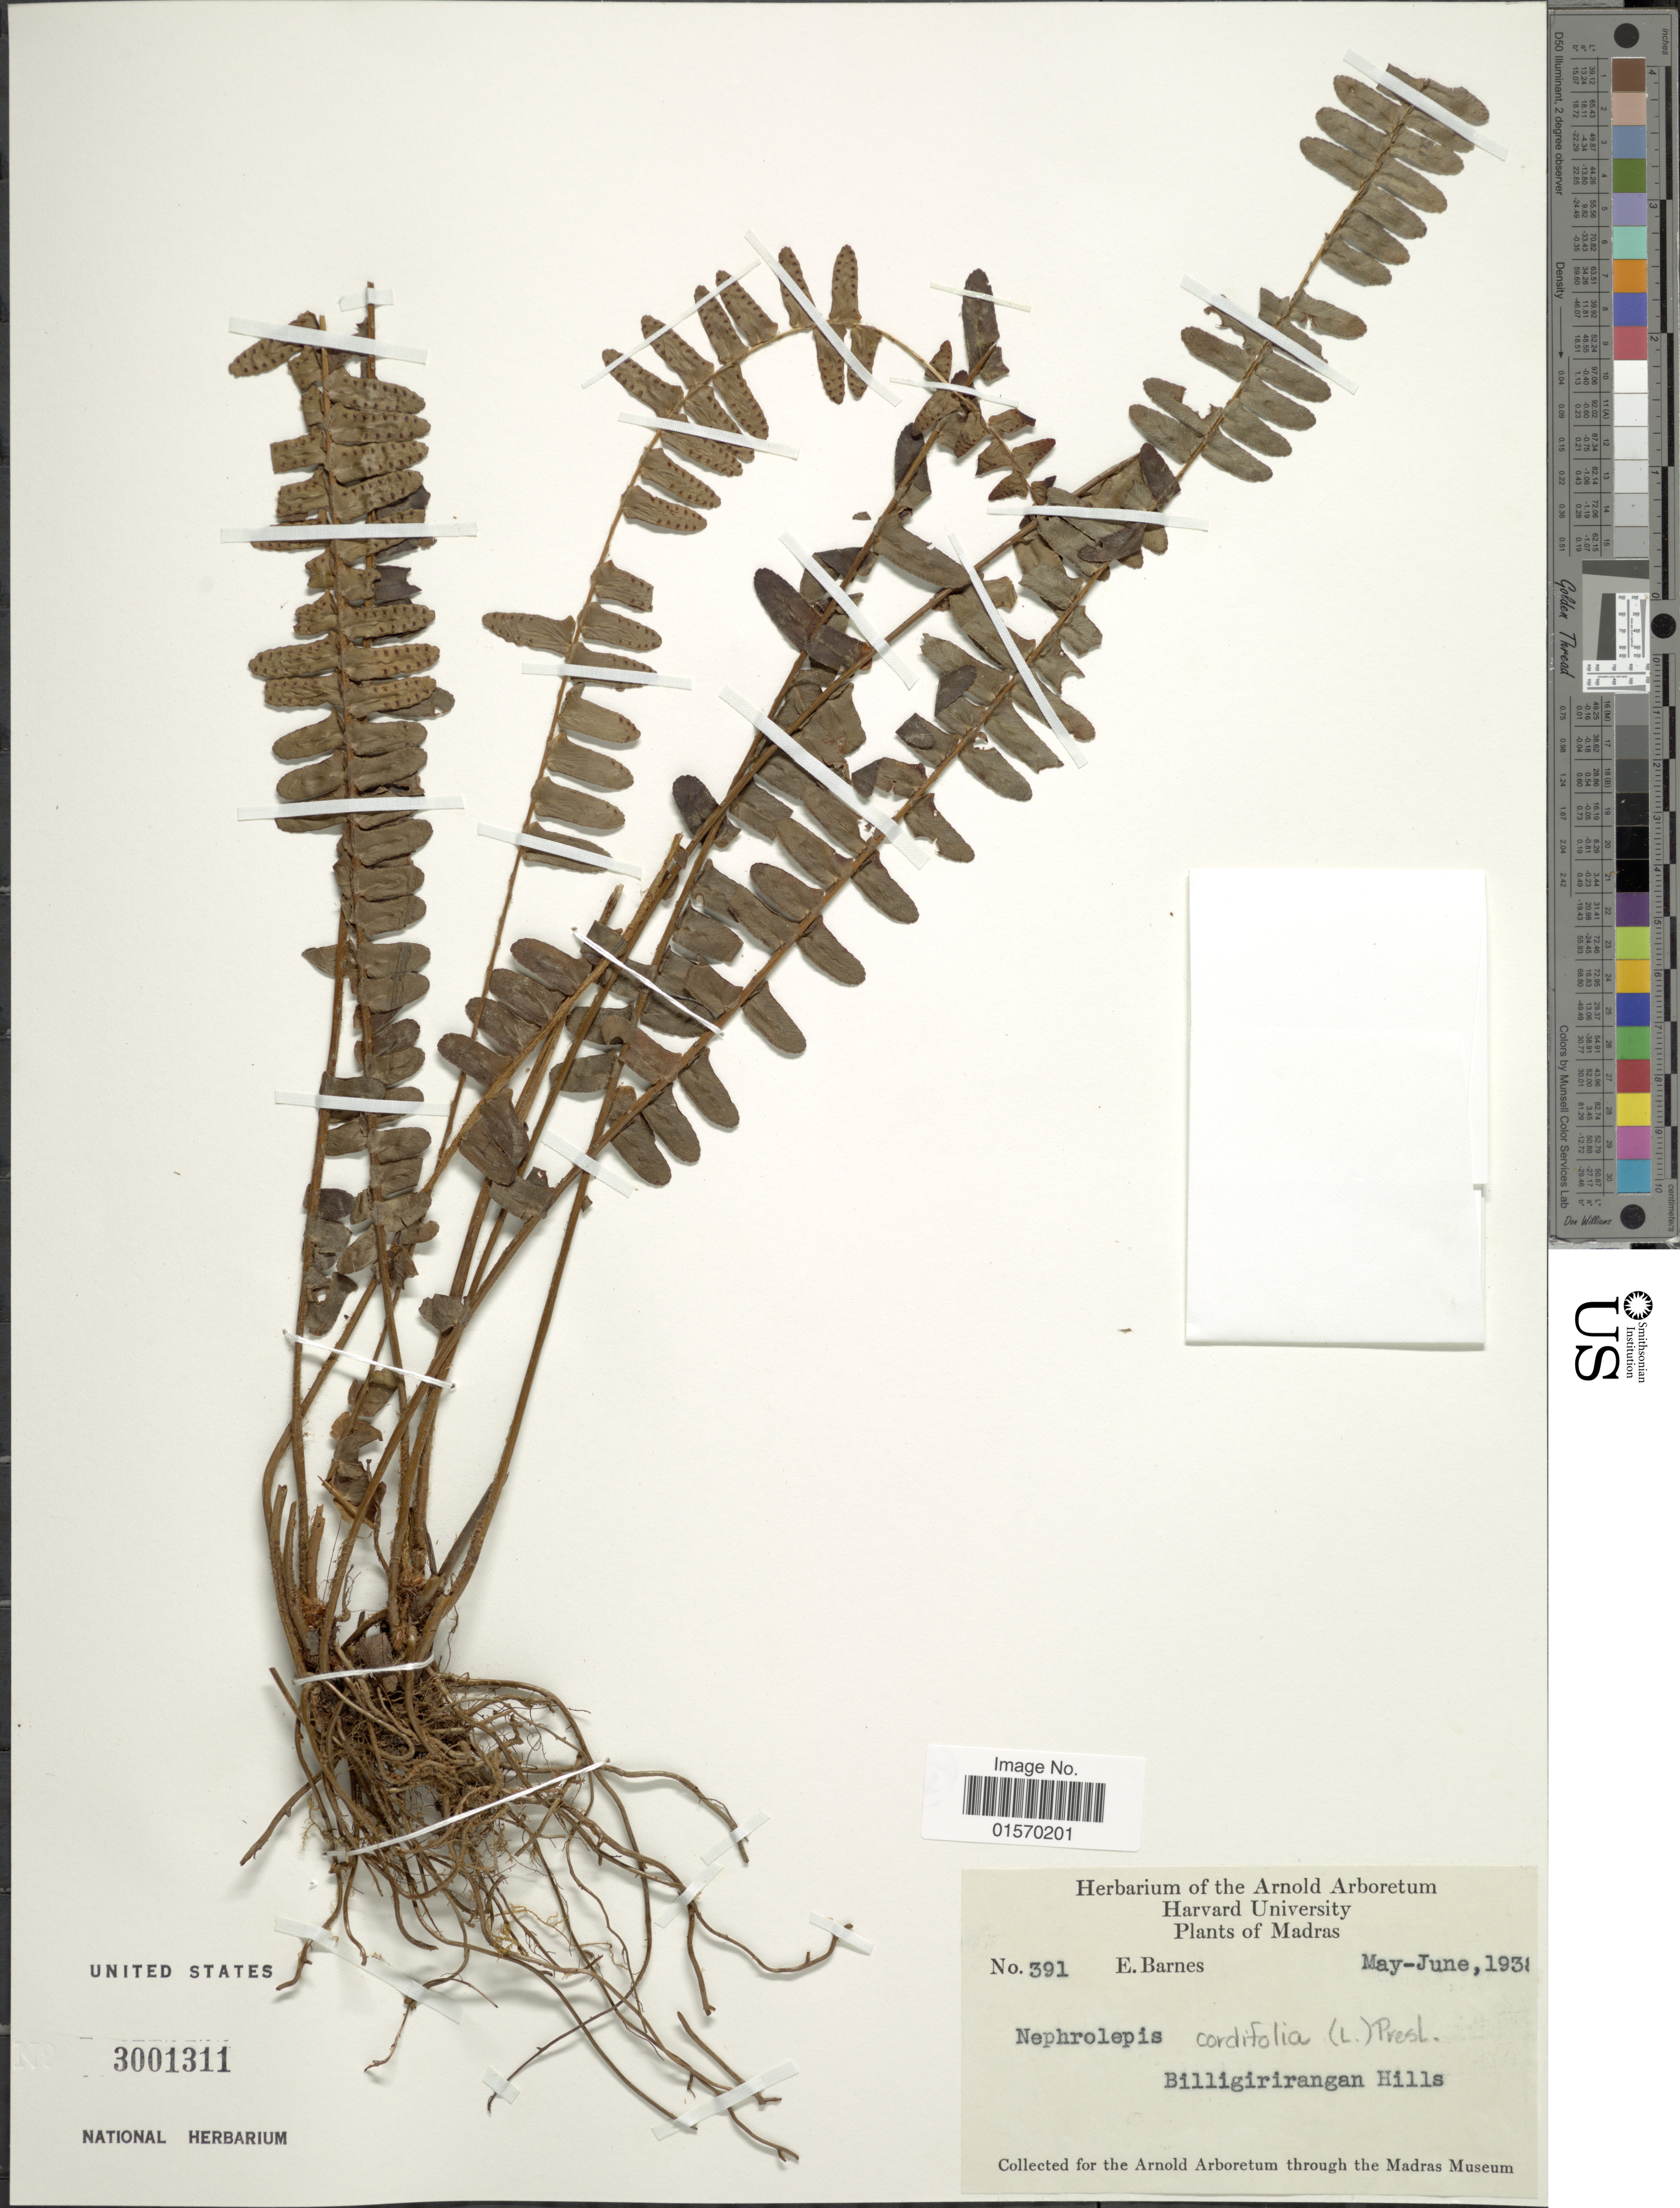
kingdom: Plantae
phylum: Tracheophyta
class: Polypodiopsida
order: Polypodiales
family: Nephrolepidaceae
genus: Nephrolepis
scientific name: Nephrolepis cordifolia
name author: (L.) C. Presl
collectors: E. Barnes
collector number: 391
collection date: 1938-05/1938-06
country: India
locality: Madras. Billigirirangan Hills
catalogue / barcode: US 3001311